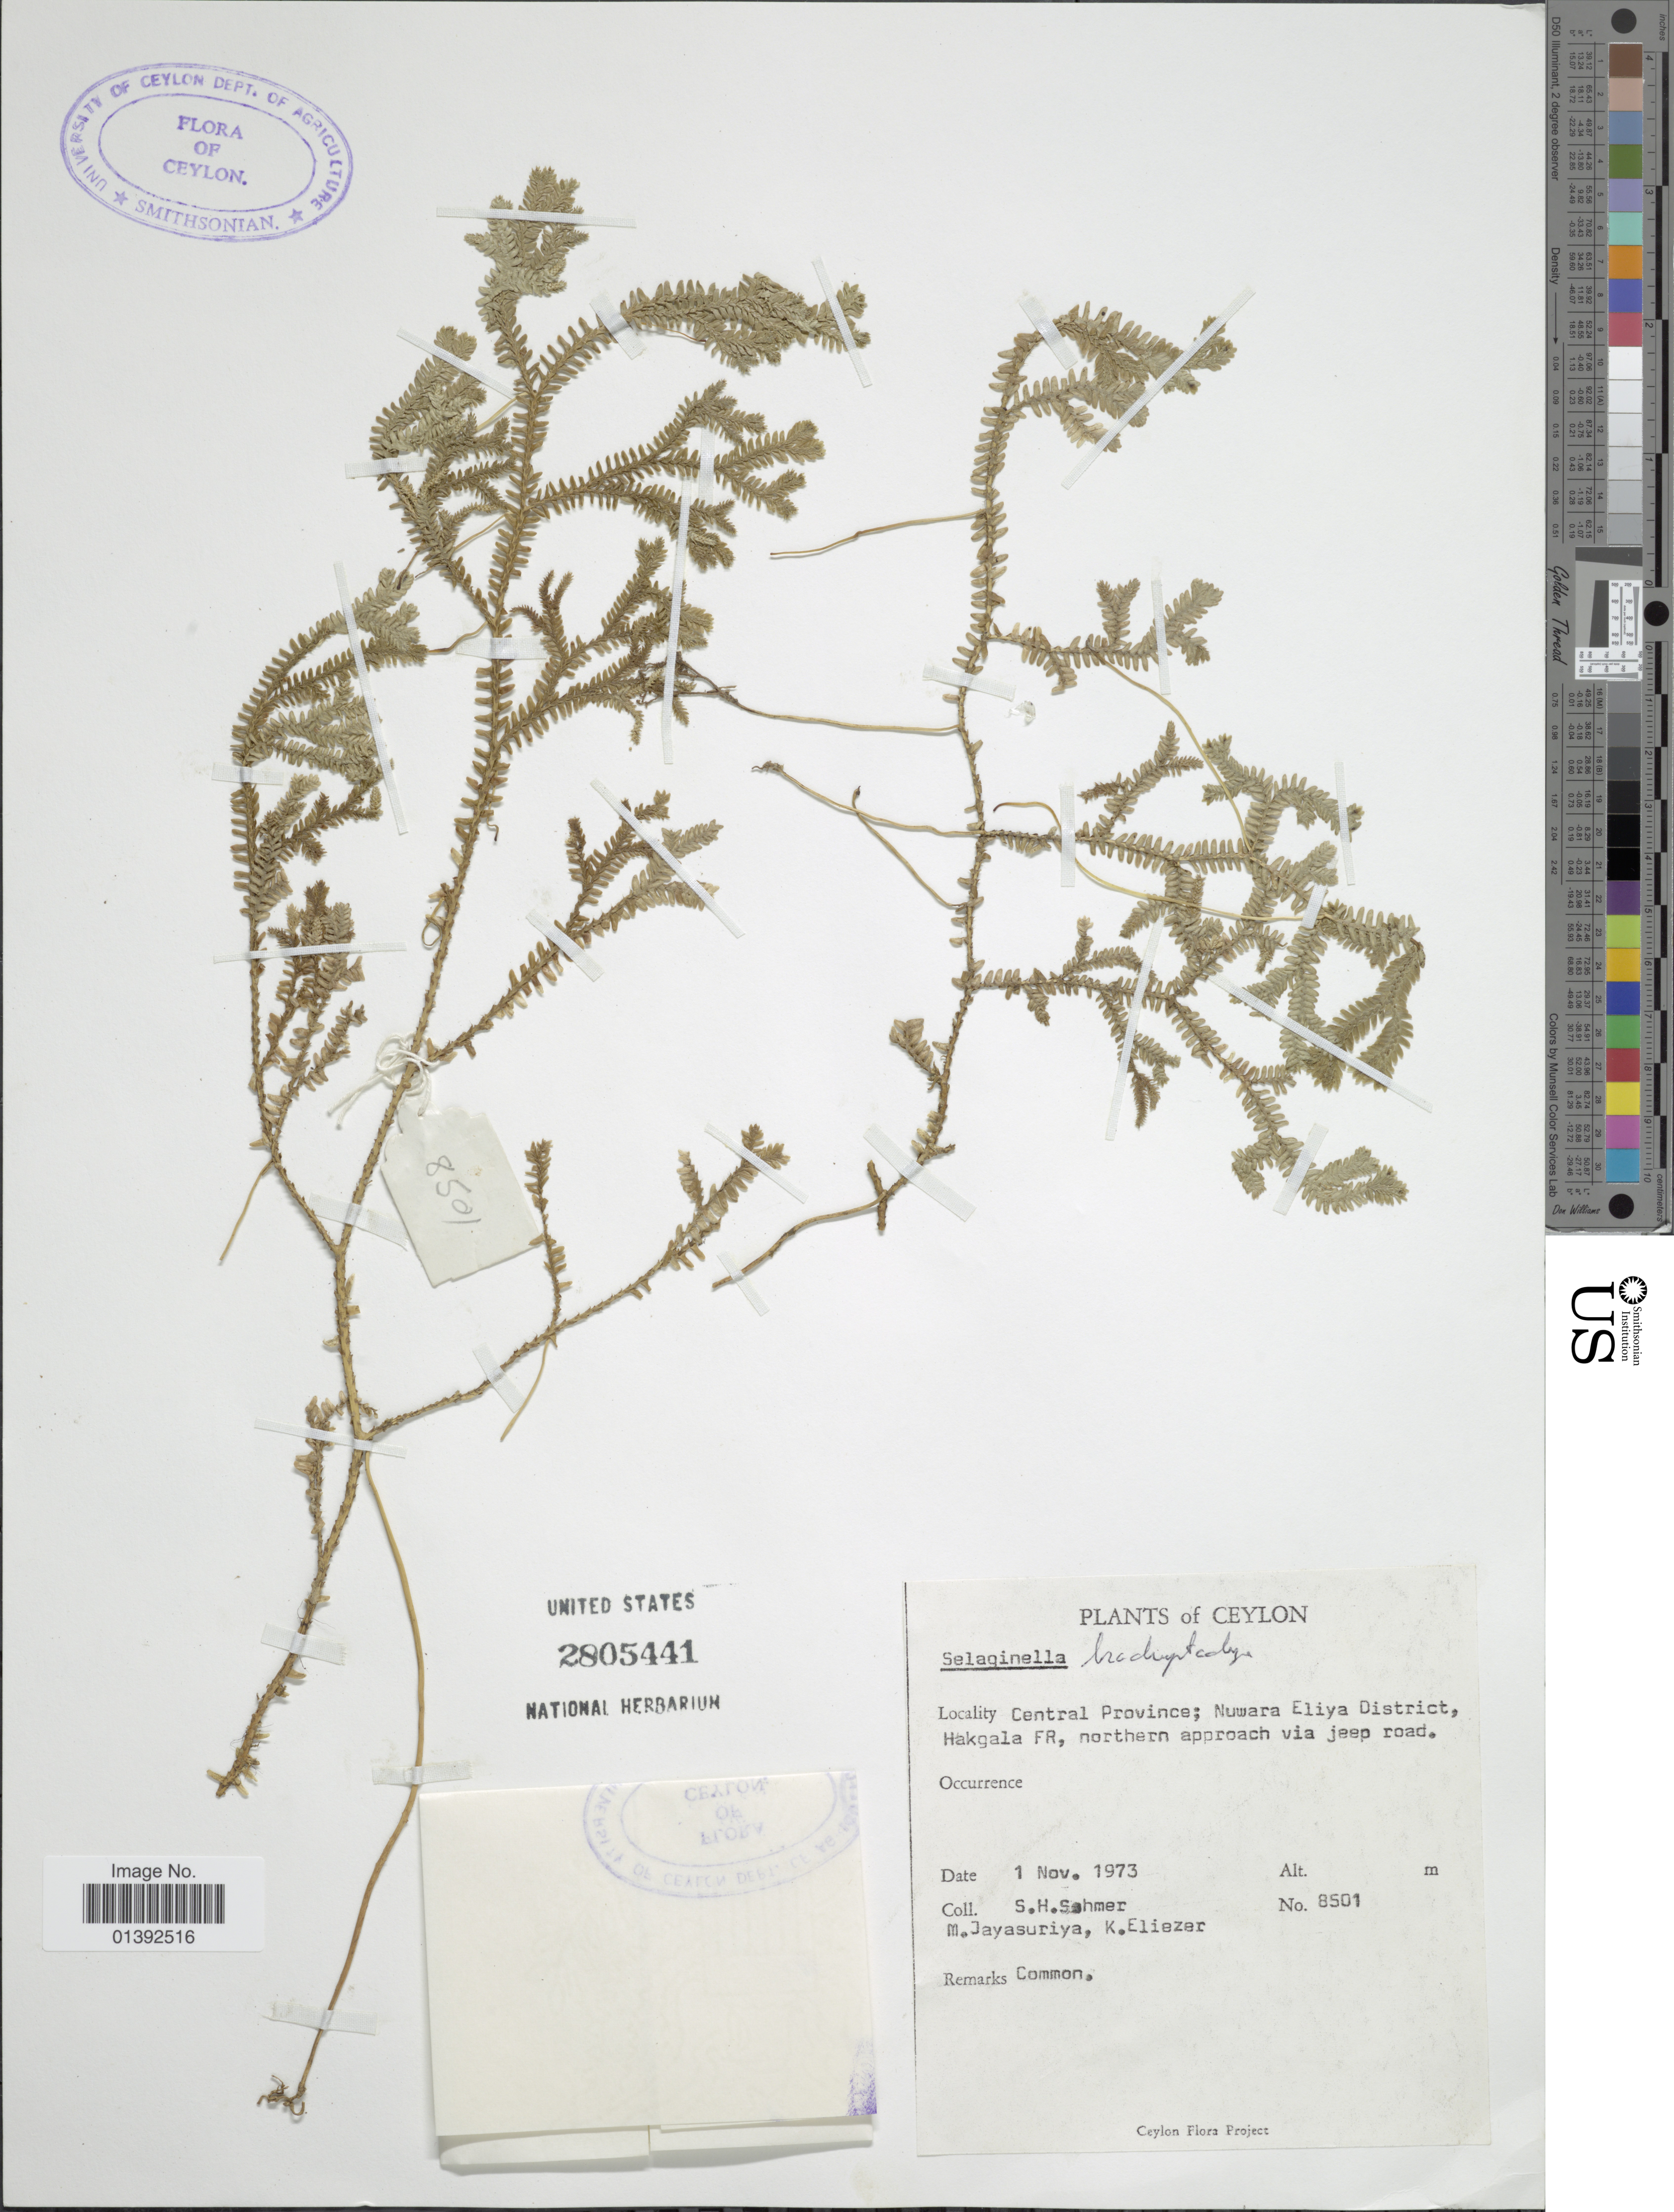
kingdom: Plantae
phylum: Tracheophyta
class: Lycopodiopsida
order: Selaginellales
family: Selaginellaceae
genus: Selaginella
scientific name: Selaginella brachystachya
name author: (Hook. & Grev.) Spring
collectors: S. H. Sohmer, M. Jayasuriya & K. Eliezer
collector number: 8501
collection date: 1973-11-01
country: Sri Lanka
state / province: Central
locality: Ceylon, Nuwara Eliya District, Hakgala FR, northern approach via jeep road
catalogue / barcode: US 2805441